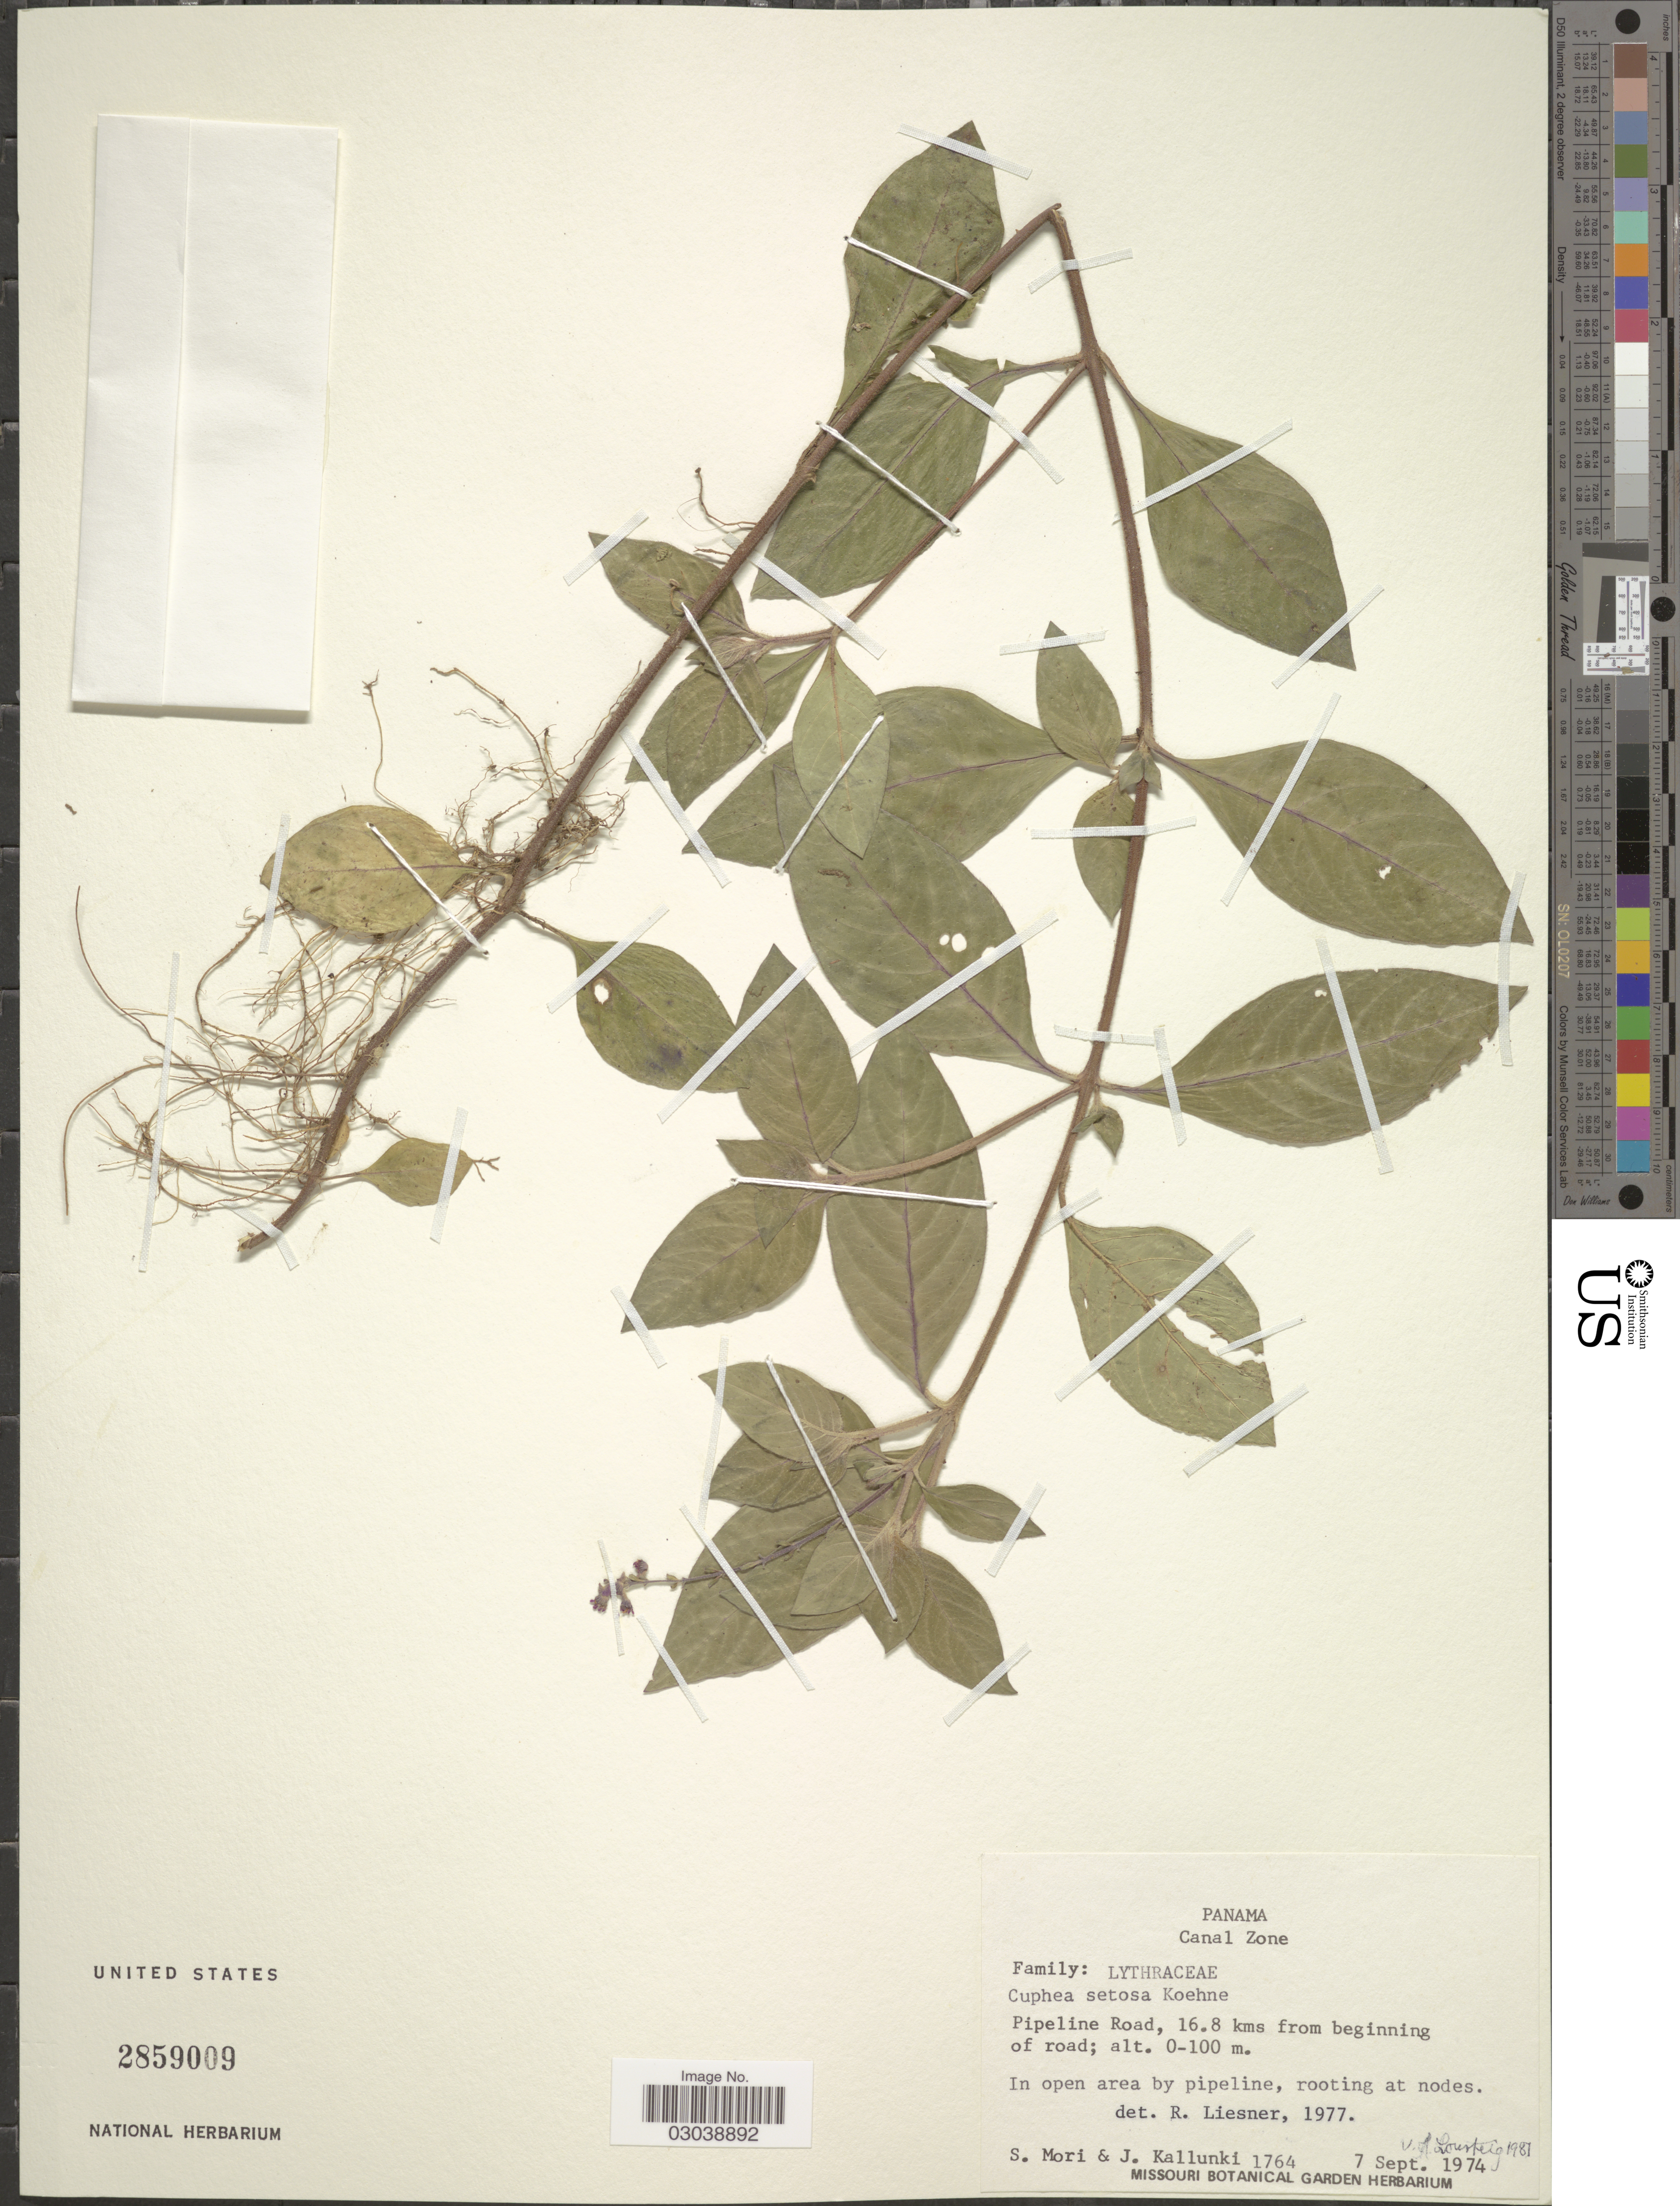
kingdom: Plantae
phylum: Tracheophyta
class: Magnoliopsida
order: Myrtales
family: Lythraceae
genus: Cuphea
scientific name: Cuphea setosa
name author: Koehne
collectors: S. Mori & J. Kallunki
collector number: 1764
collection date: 1974-09-07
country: Panama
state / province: Colón / Panamá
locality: Canal Zone. Pipeline Road, 16.8 kms from beginning of road.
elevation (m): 0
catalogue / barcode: US 2859009